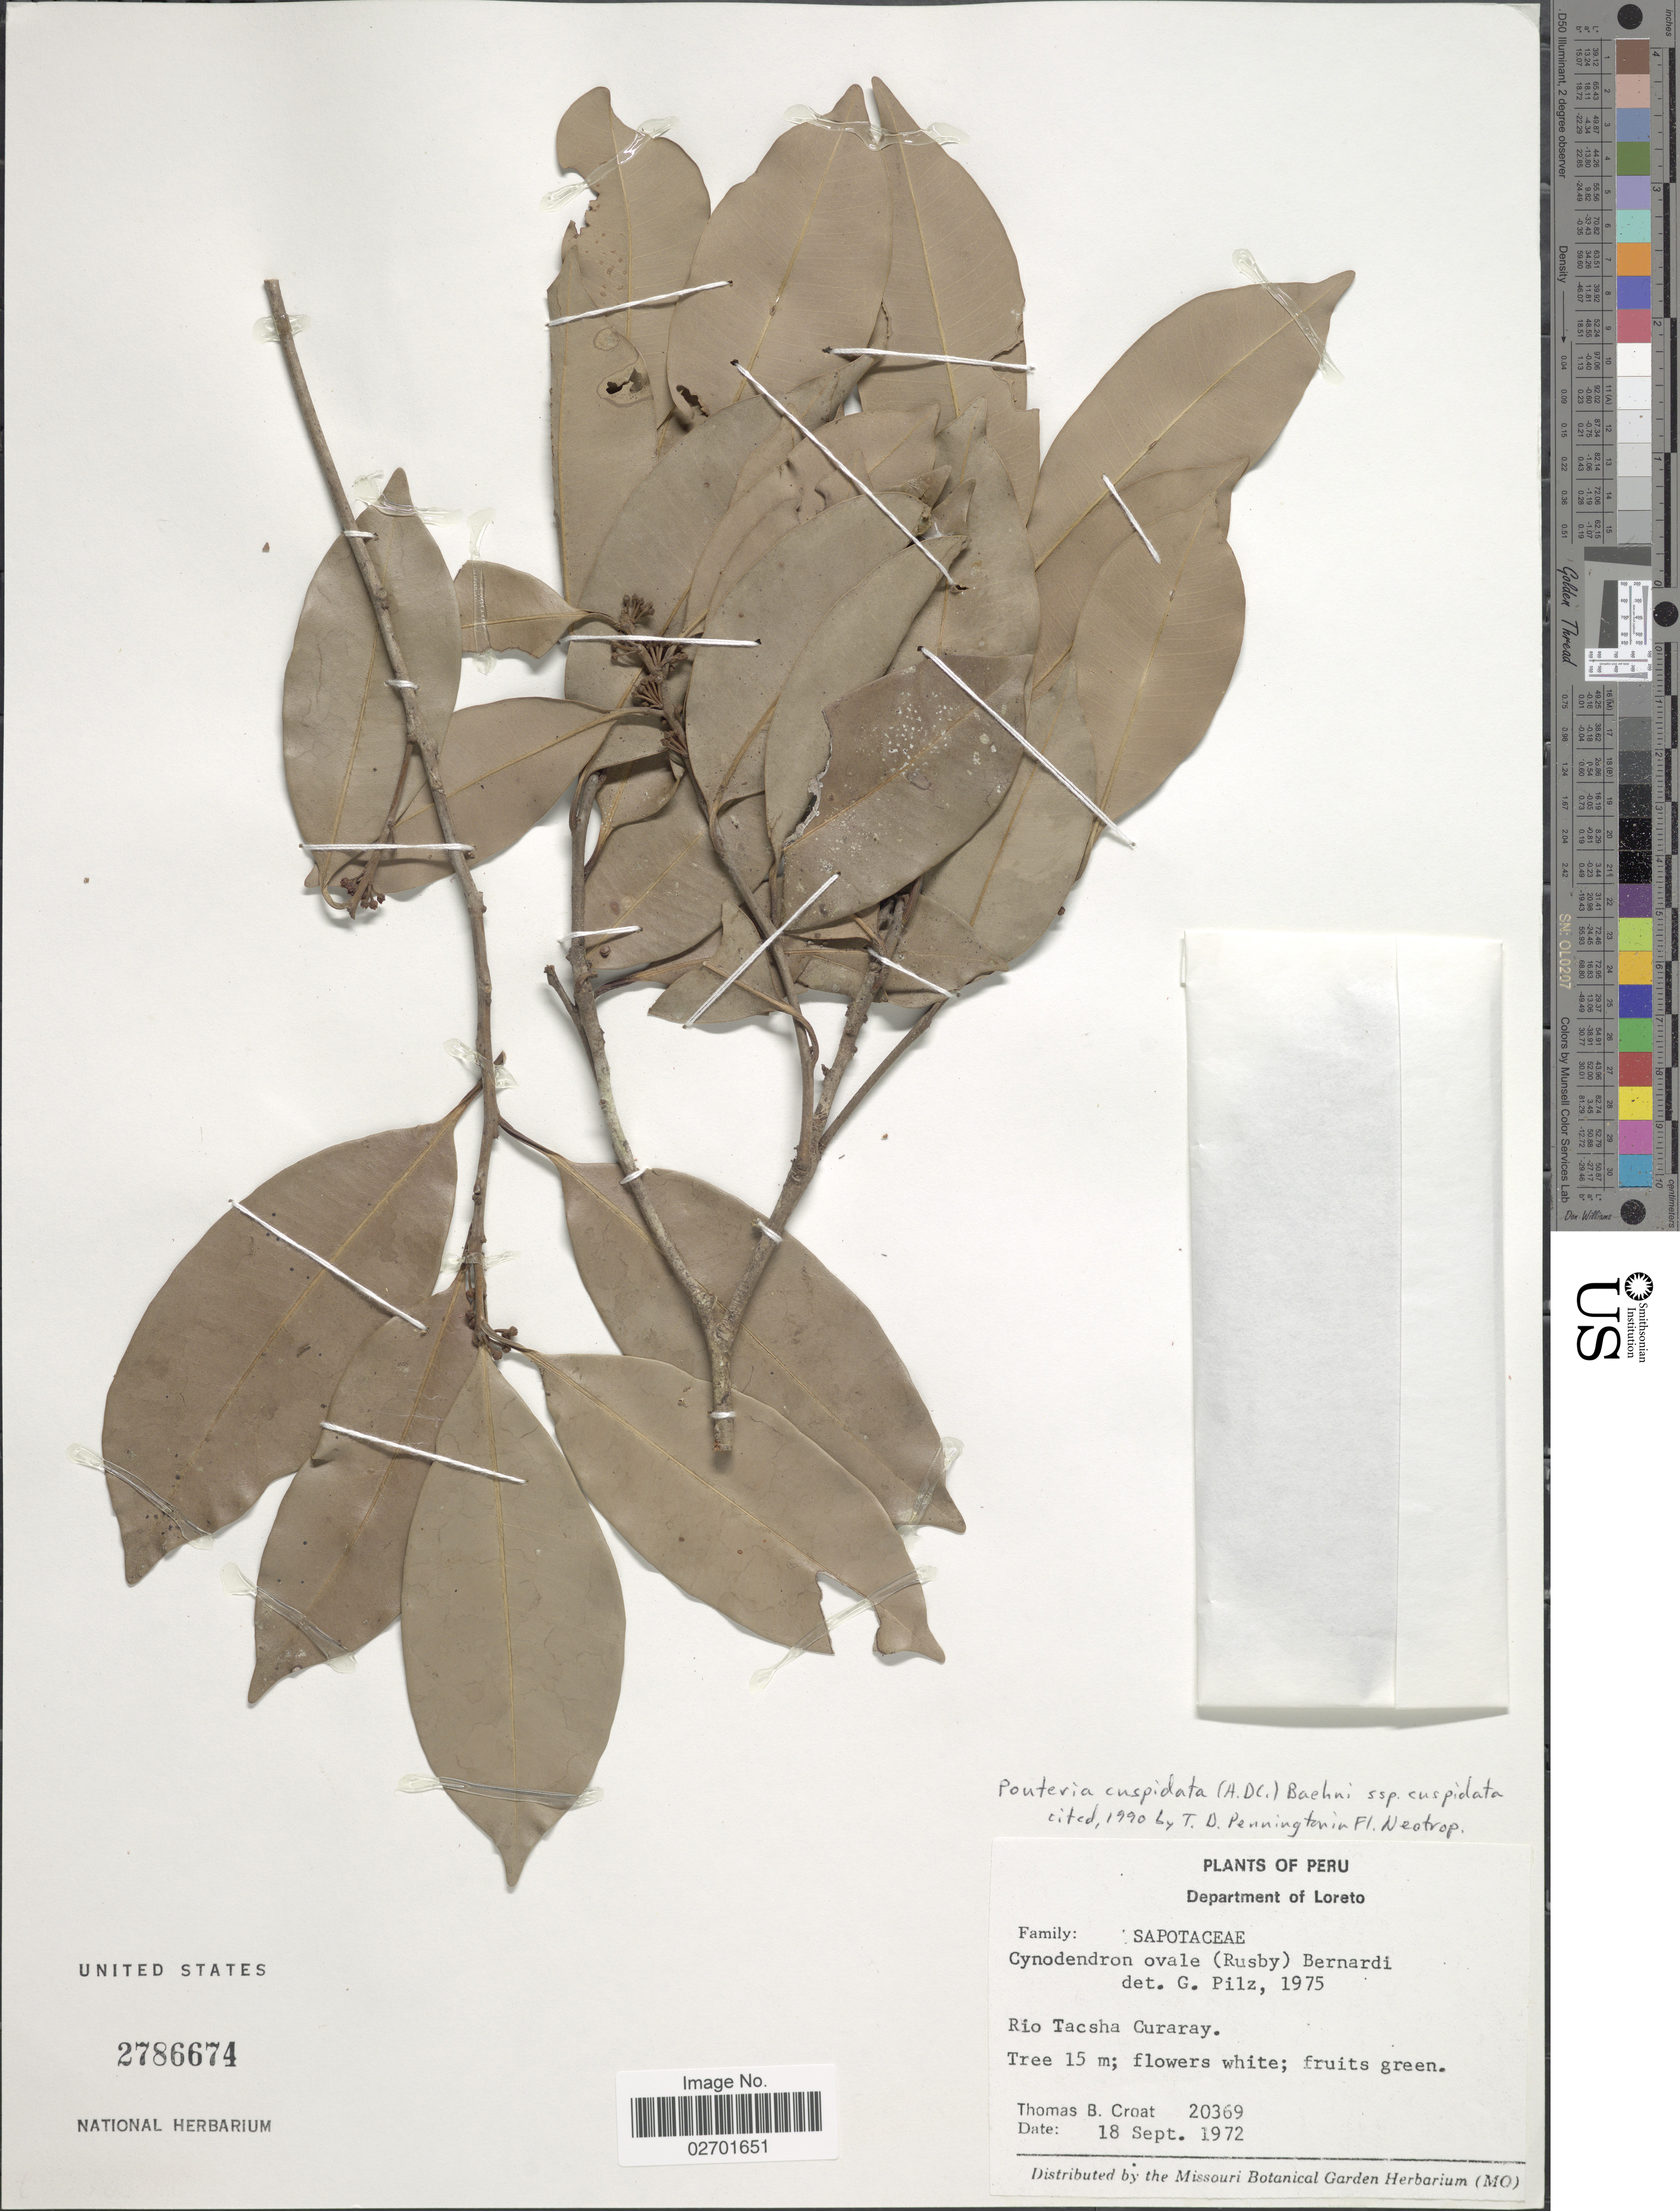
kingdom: Plantae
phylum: Tracheophyta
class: Magnoliopsida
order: Ericales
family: Sapotaceae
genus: Pouteria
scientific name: Pouteria cuspidata subsp. cuspidata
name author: (A. DC.) Baehni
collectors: T. B. Croat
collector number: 20369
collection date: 1972-09-18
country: Peru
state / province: Loreto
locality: Department of Loreto, Rio Tacsha Curaray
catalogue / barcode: US 2786674